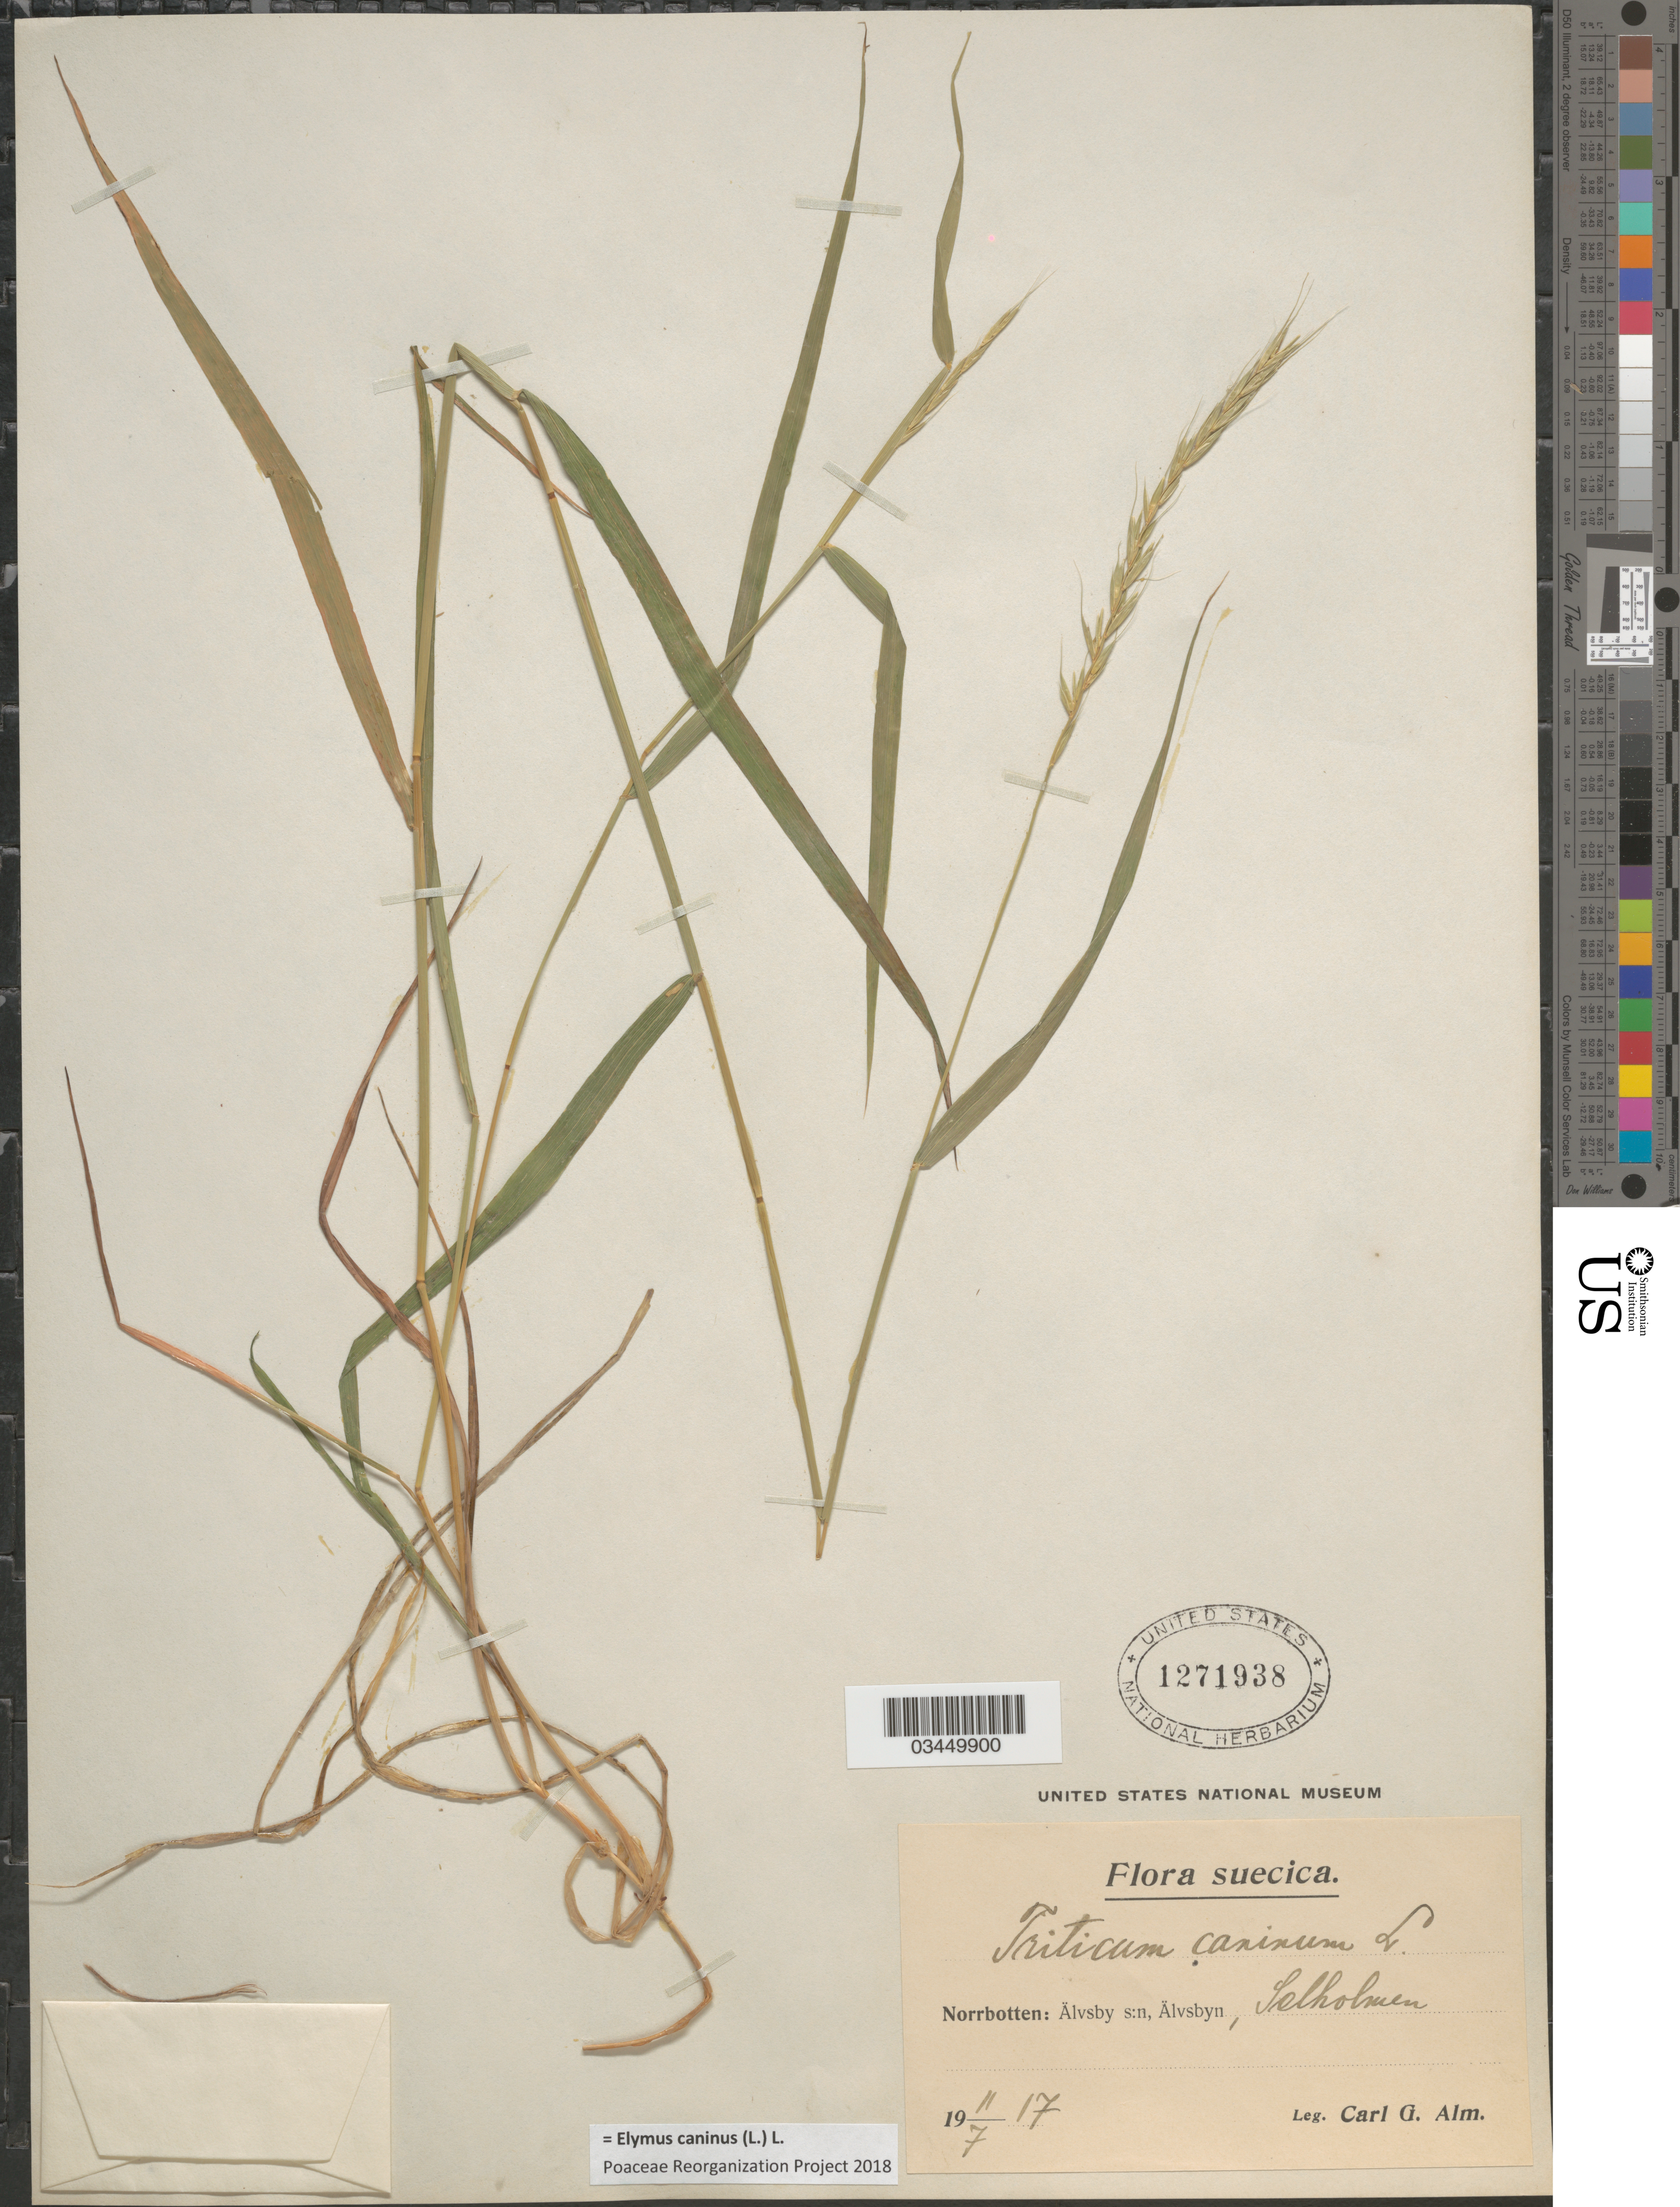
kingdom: Plantae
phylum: Tracheophyta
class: Liliopsida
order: Poales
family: Poaceae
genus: Elymus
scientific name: Elymus caninus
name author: (L.) L.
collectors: C. G. Alm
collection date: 1917-07-11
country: Sweden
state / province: Norrbotten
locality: Suecica. Norrbotten: Ålvsby s:n, Ålvsbyn, Selholmen.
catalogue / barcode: US 1271938